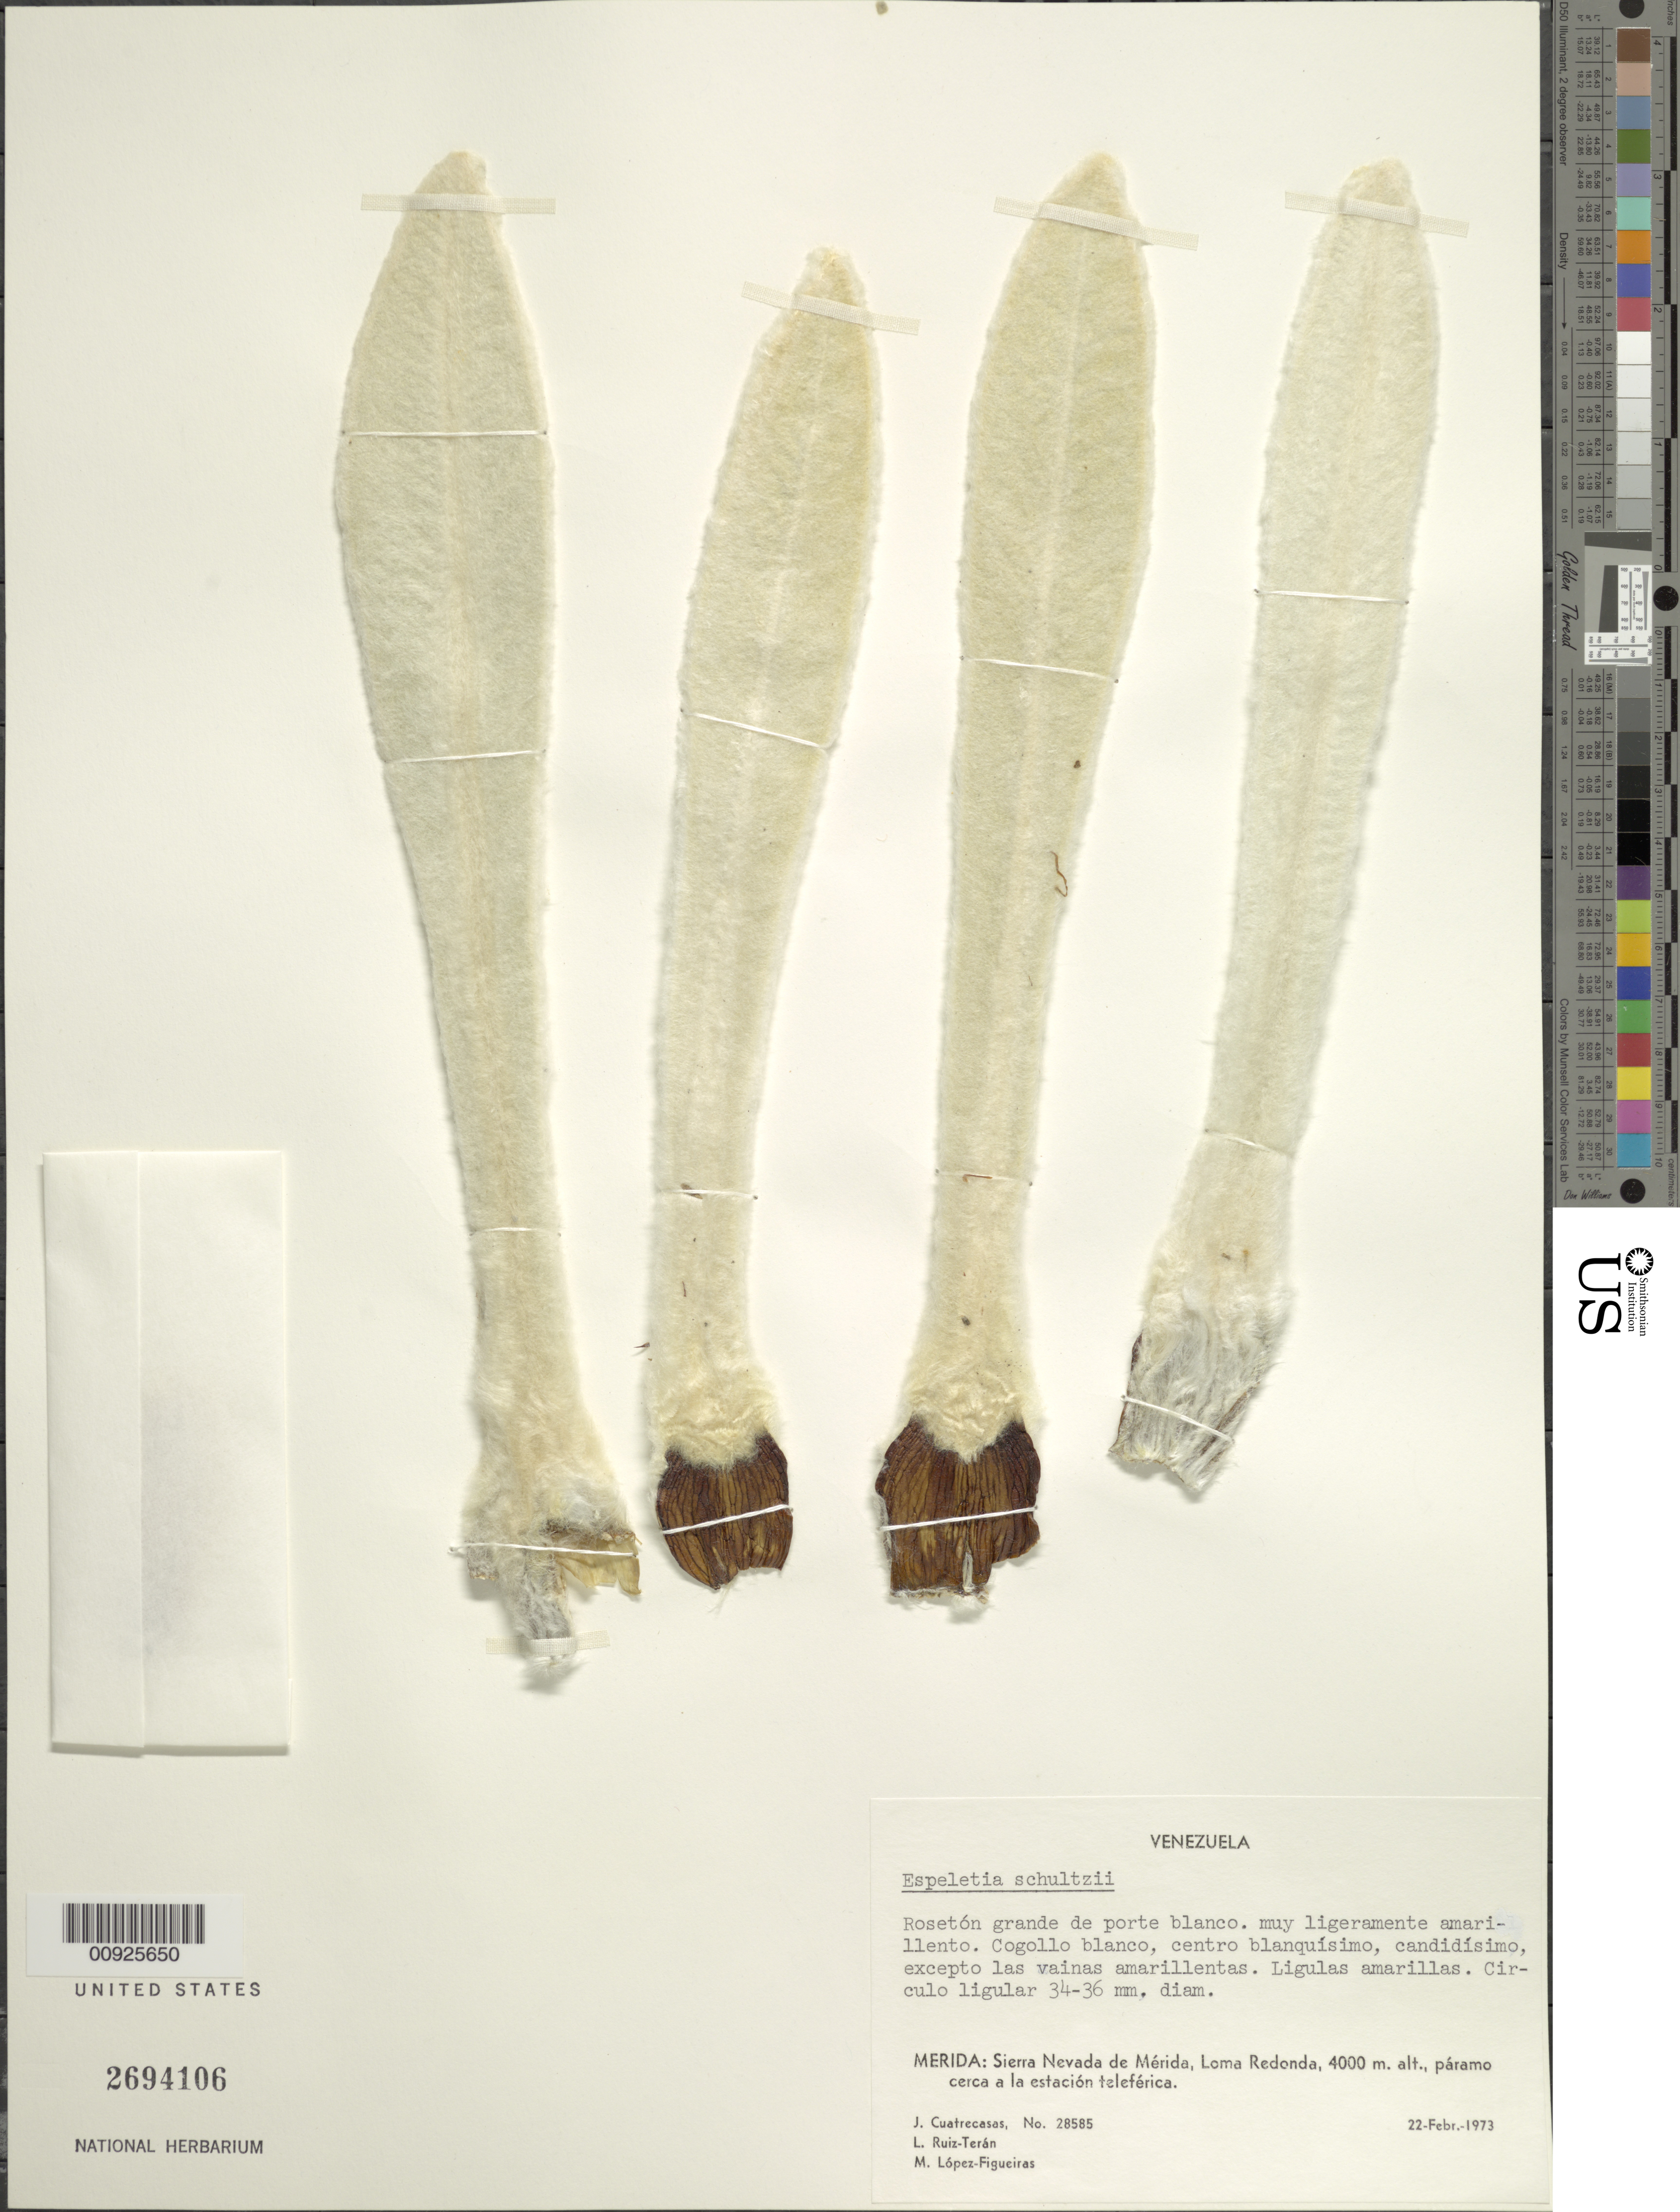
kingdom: Plantae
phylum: Tracheophyta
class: Magnoliopsida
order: Asterales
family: Asteraceae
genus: Espeletia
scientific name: Espeletia schultzii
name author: Wedd.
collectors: J. Cuatrecasas, L. E. Ruíz-Terán & M. López Figueiras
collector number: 28585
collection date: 1973-02-22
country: Venezuela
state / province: Mérida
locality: Sierra Nevada de Mérida, Loma Redonda, páramo cerca a la estación teleférica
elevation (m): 4000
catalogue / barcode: US 2694106